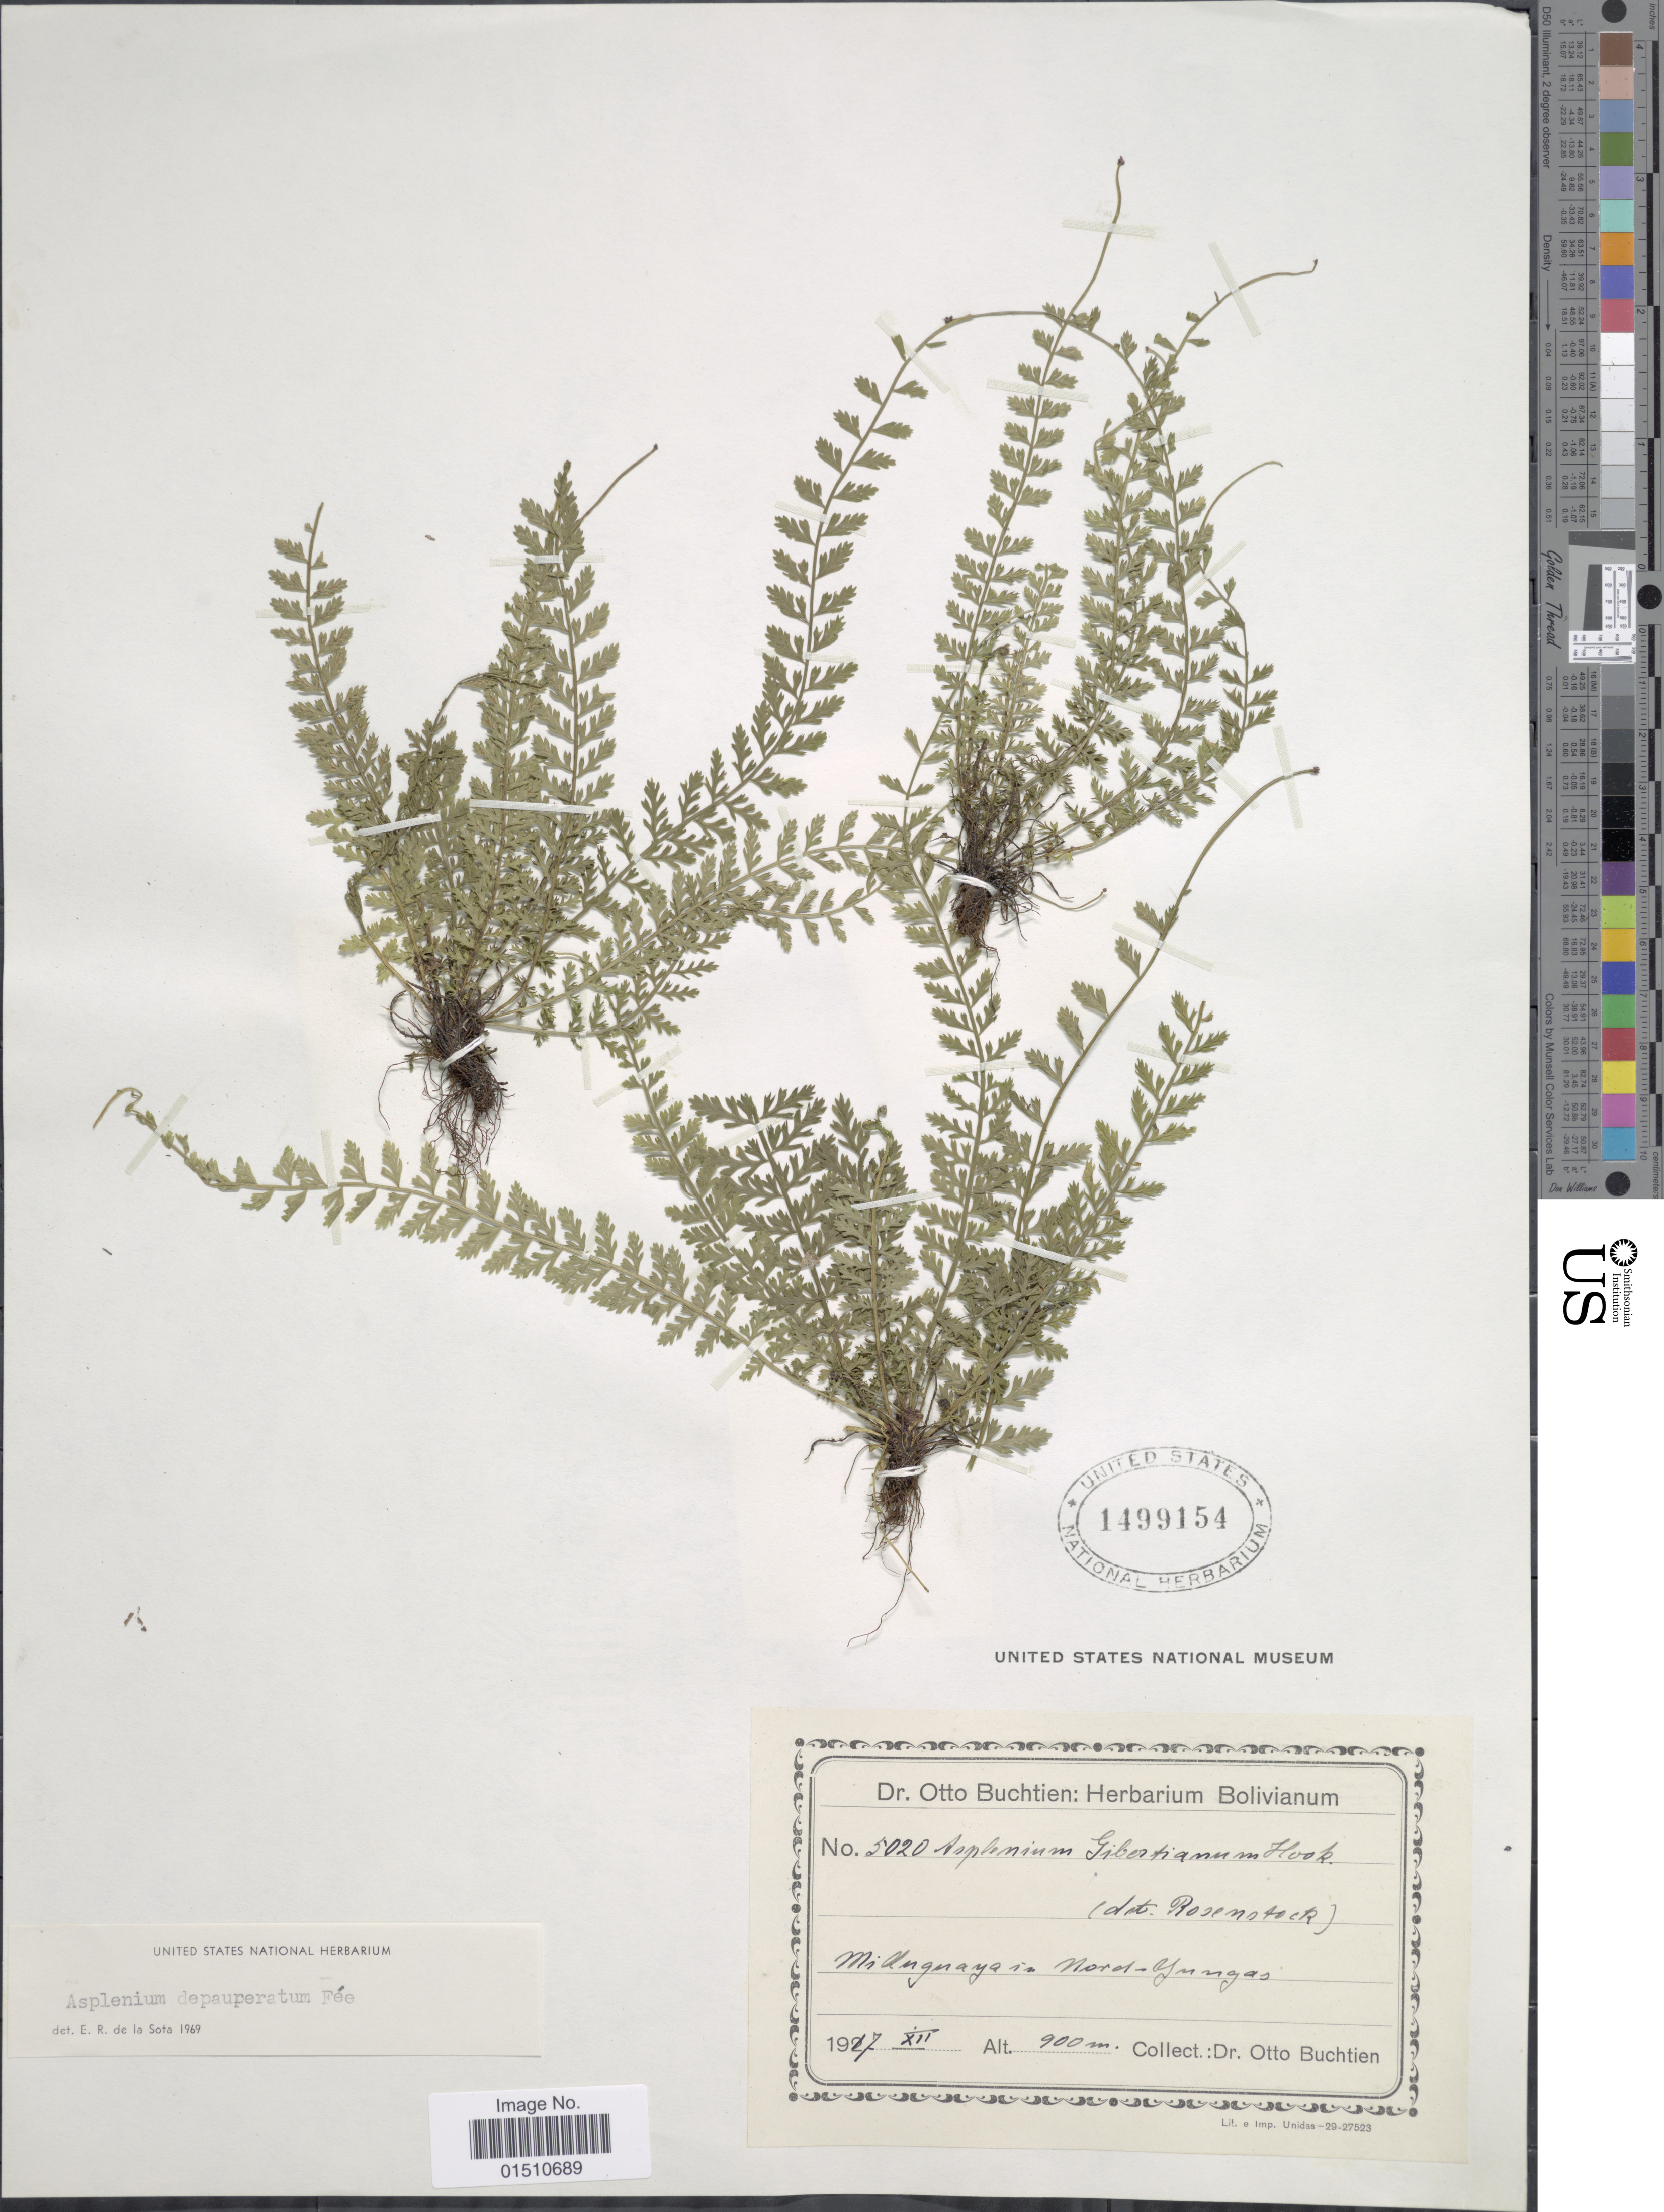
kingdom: Plantae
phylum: Tracheophyta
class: Polypodiopsida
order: Polypodiales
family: Aspleniaceae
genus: Asplenium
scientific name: Asplenium depauperatum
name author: Fée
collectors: O. Buchtien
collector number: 5020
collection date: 1917-12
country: Bolivia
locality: Bolivianum, Midaguaganis, Nord-Yungas.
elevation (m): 900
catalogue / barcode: US 1499154